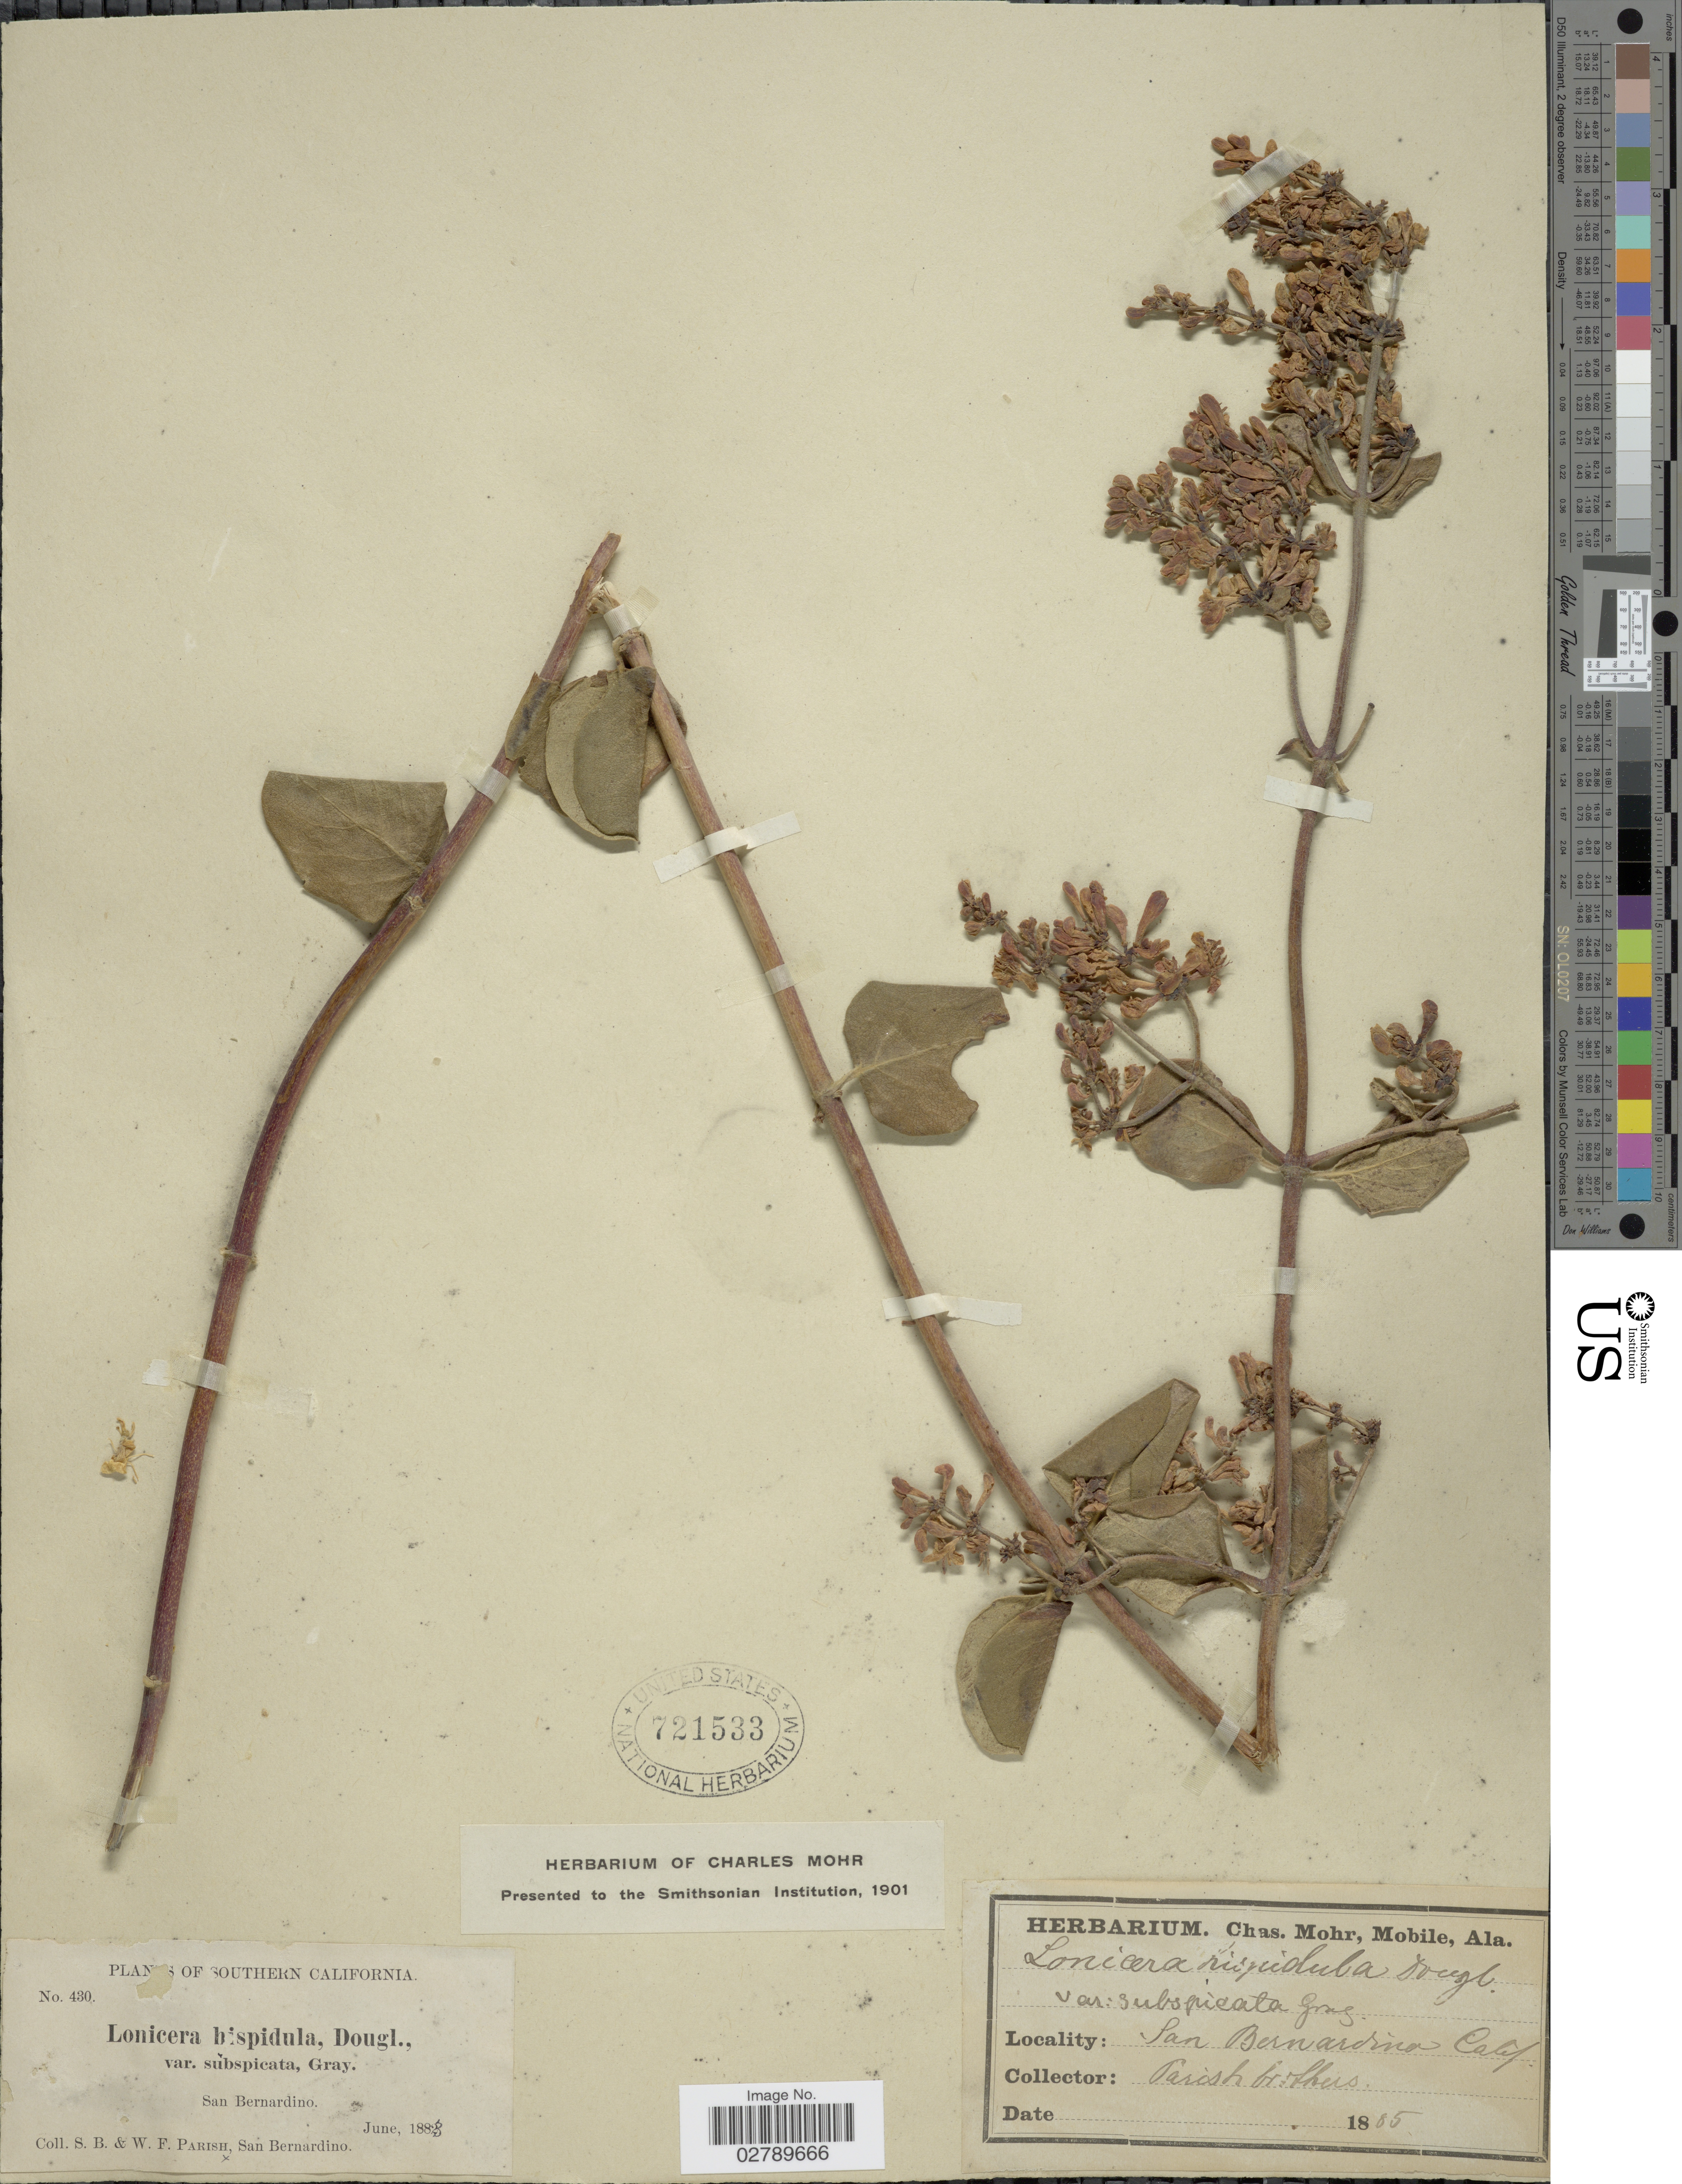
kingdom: Plantae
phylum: Tracheophyta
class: Magnoliopsida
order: Dipsacales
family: Caprifoliaceae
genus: Lonicera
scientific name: Lonicera johnstonii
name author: (D.D. Keck) McMinn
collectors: S. B. Parish & W. F. Parish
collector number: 430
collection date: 1888-06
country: United States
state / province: California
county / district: San Bernardino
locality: Southern California. San Bernardino.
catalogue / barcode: US 721533